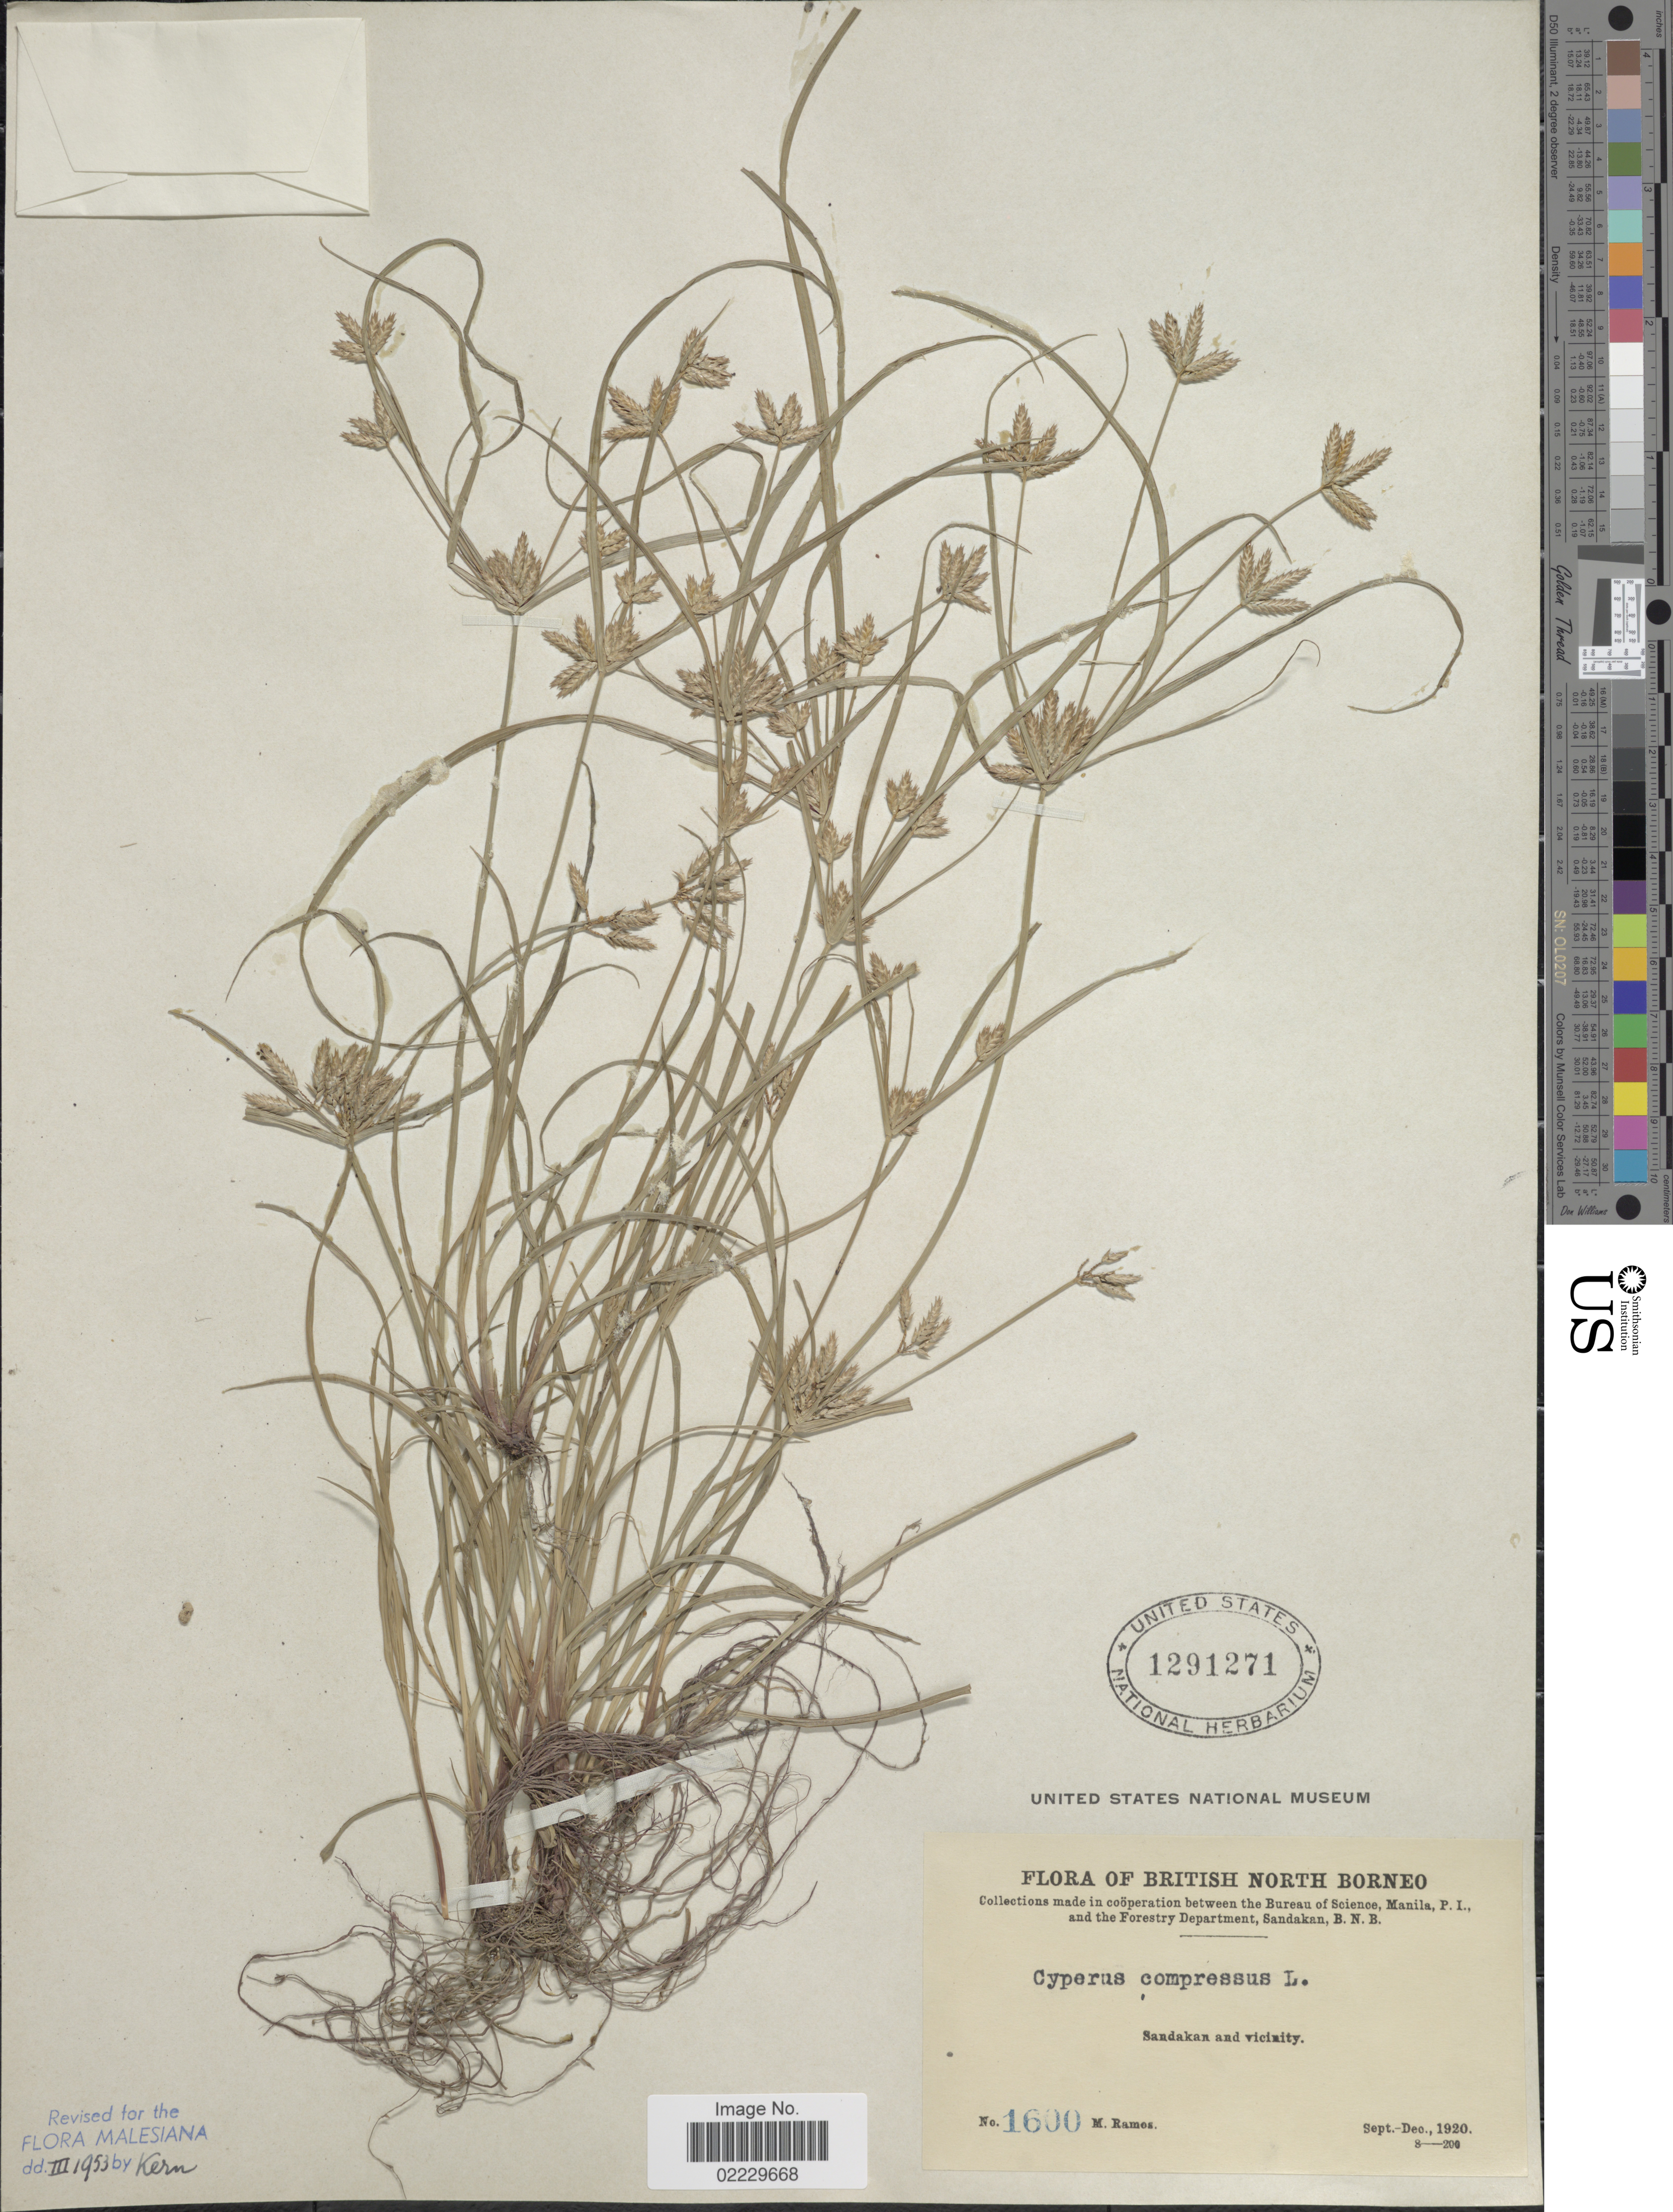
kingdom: Plantae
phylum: Tracheophyta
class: Liliopsida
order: Poales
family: Cyperaceae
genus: Cyperus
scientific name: Cyperus compressus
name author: L.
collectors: M. Ramos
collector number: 1600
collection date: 1920-09/1920-12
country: Malaysia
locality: British North Borneo, Sandakan and vicinity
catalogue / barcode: US 1291271